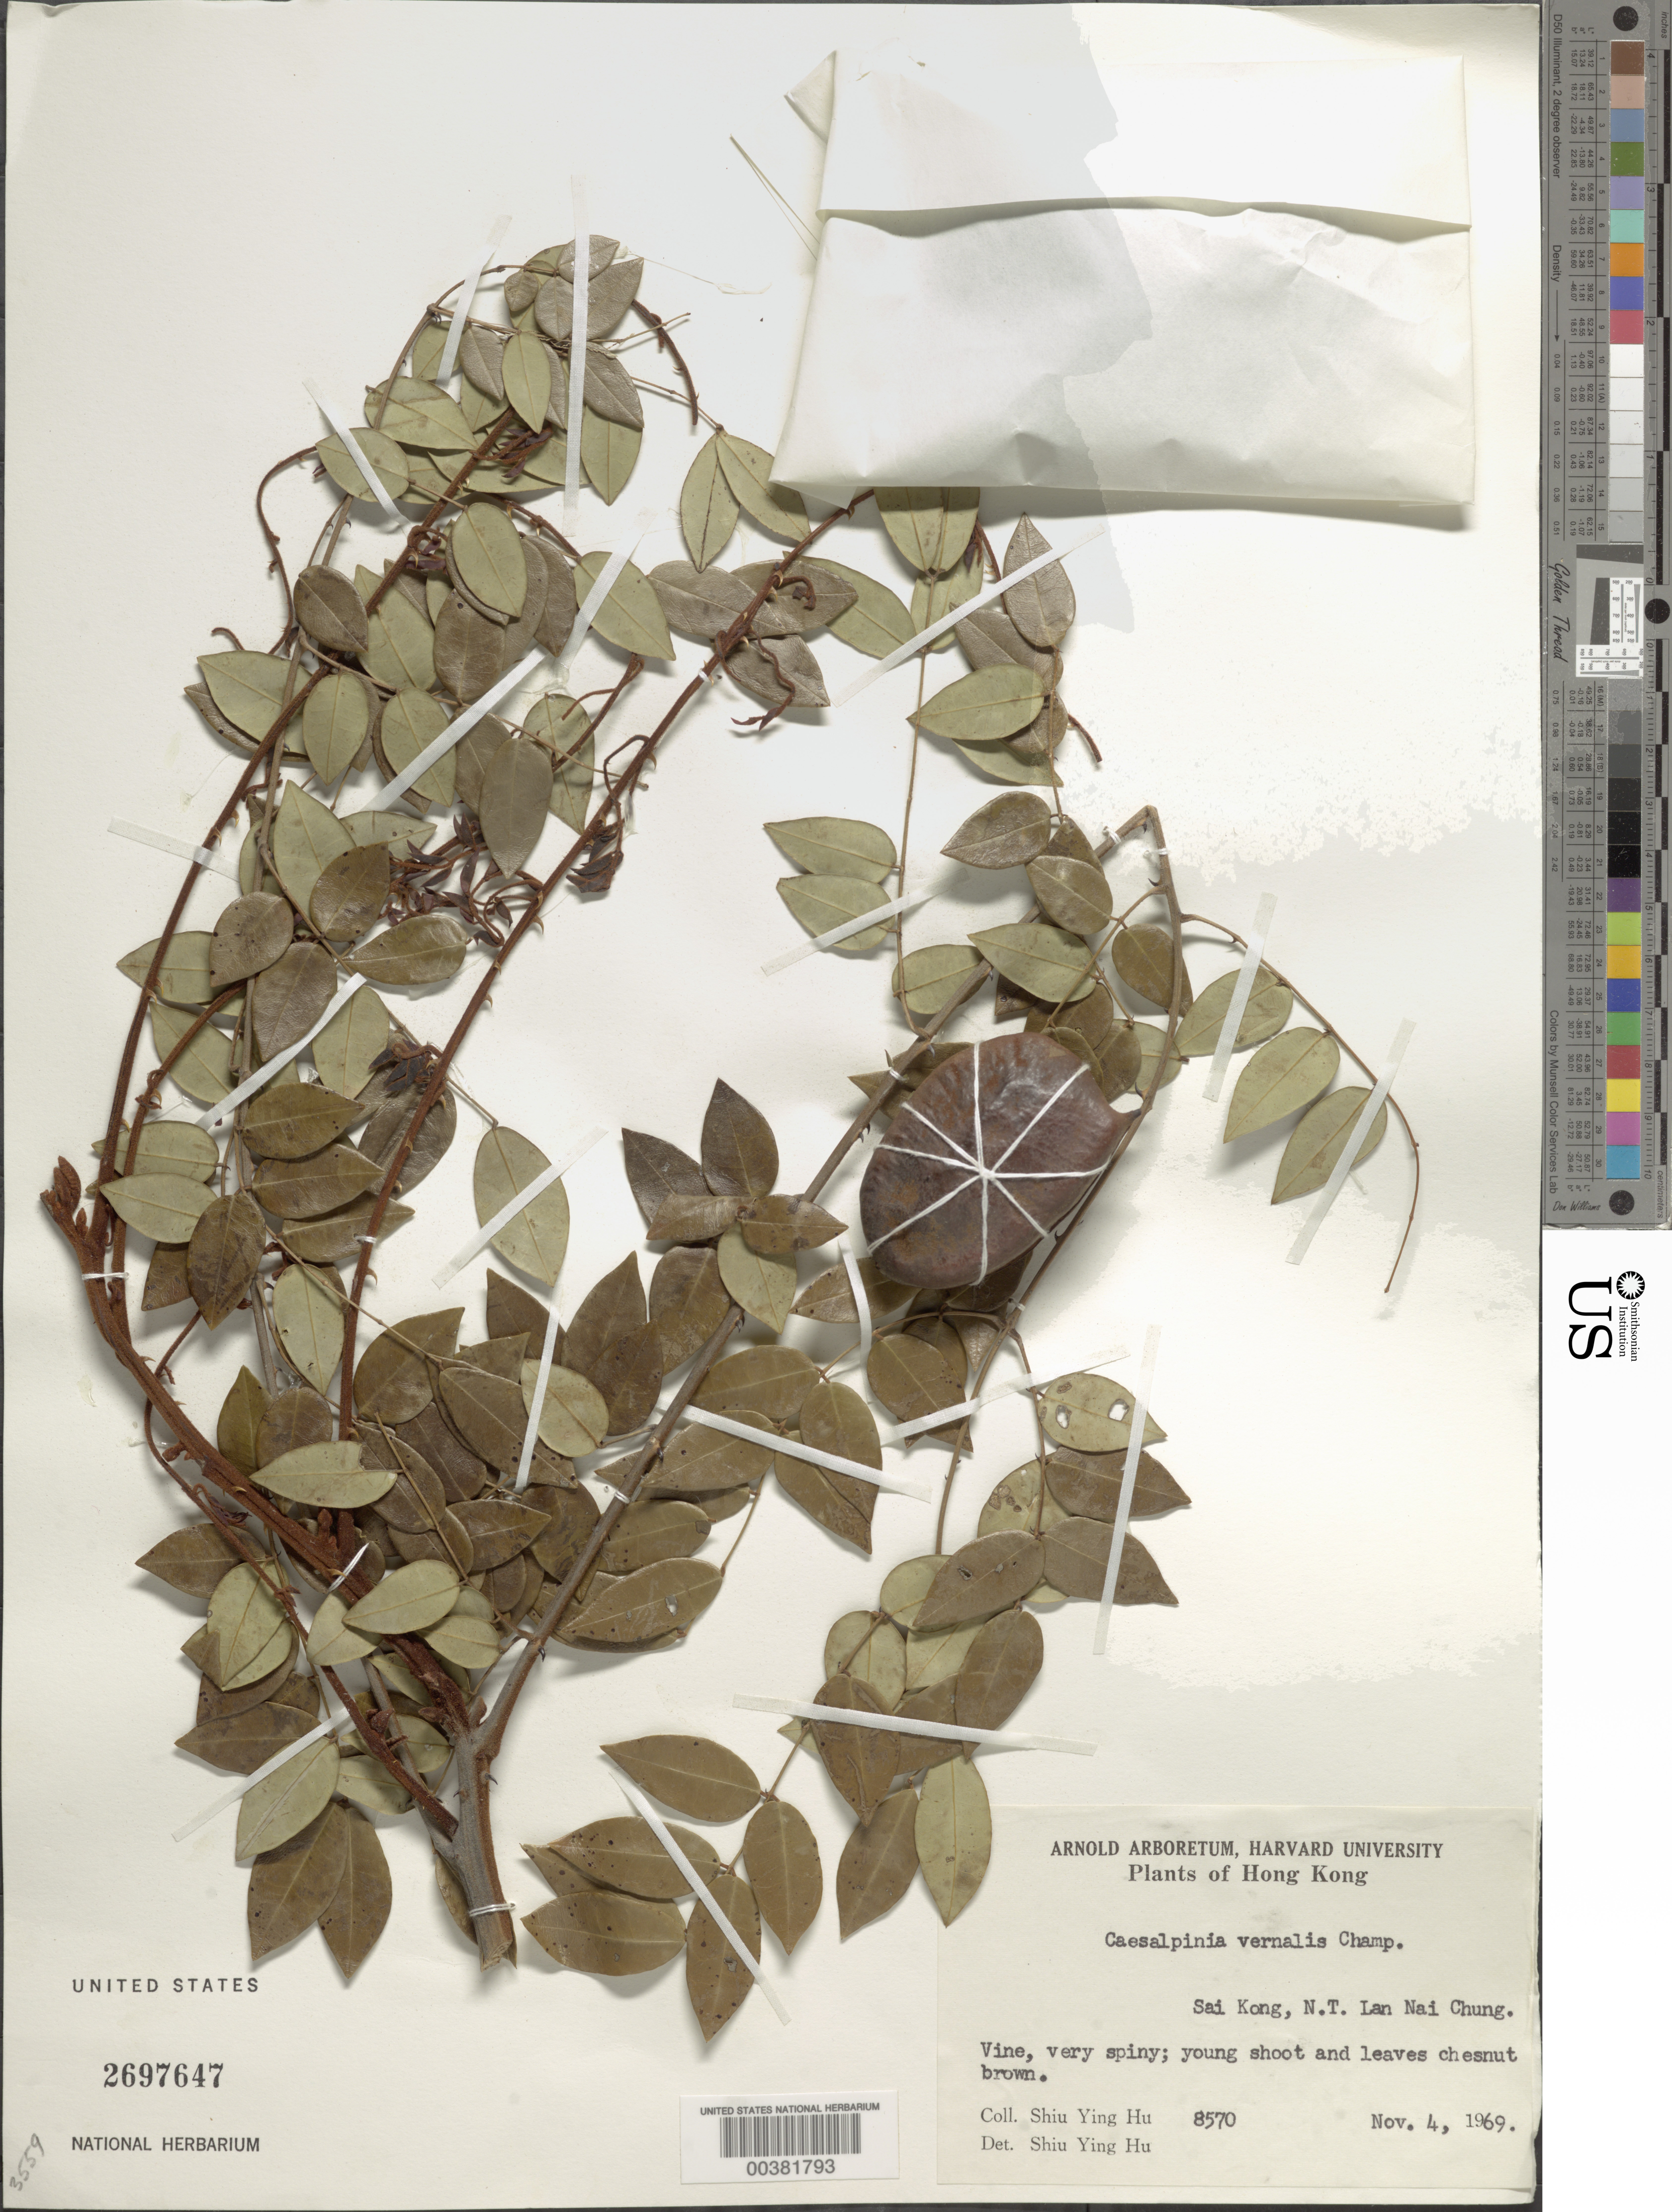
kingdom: Plantae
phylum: Tracheophyta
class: Magnoliopsida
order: Fabales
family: Fabaceae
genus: Ticanto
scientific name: Ticanto vernalis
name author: (Champion ex Benth.) R. Clark & Gagnon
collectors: S. Y. Hu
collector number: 8570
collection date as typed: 04 Nov 1969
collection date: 1969-11-04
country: China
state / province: Hong Kong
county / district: New Territories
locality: Sai kong, lan nai chung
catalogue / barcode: US 2697647